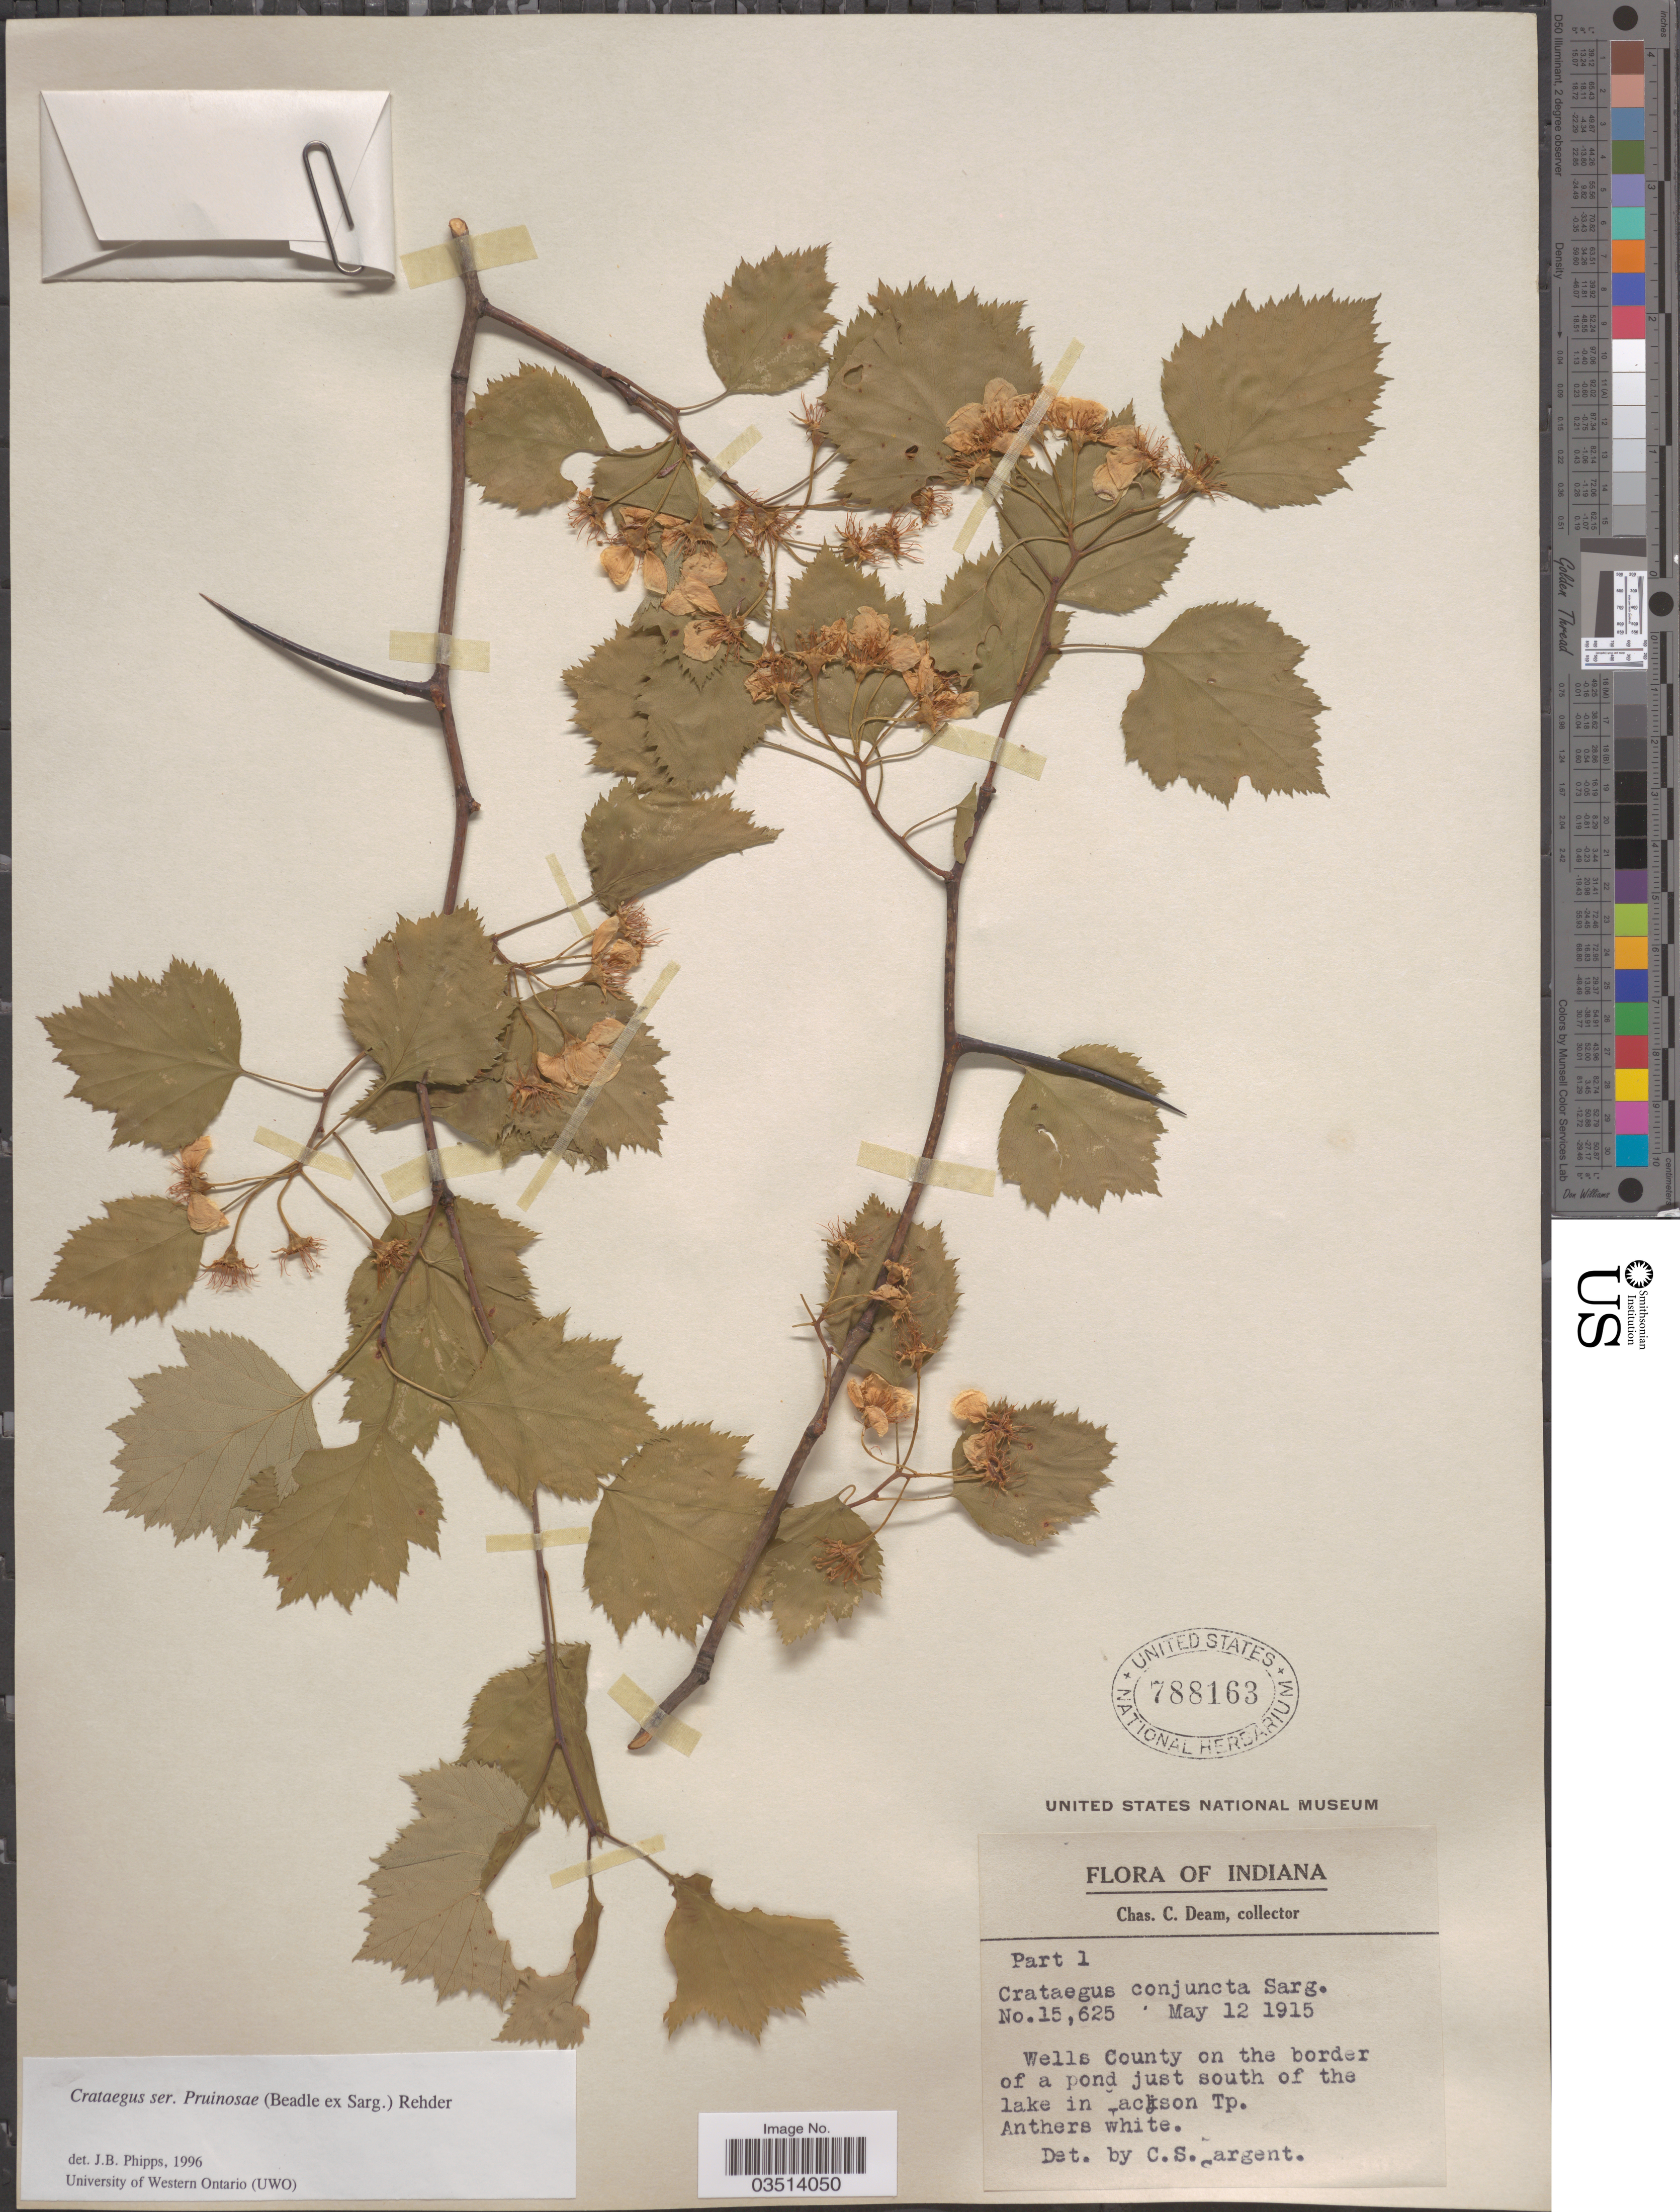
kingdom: Plantae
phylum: Tracheophyta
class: Magnoliopsida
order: Rosales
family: Rosaceae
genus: Crataegus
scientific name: Crataegus conjuncta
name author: Sarg.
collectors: C. C. Deam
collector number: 15625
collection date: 1915-05-12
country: United States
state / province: Indiana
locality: Wells County on the border of a pond just south of the lake in Jackson Tp.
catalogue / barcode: US 788163